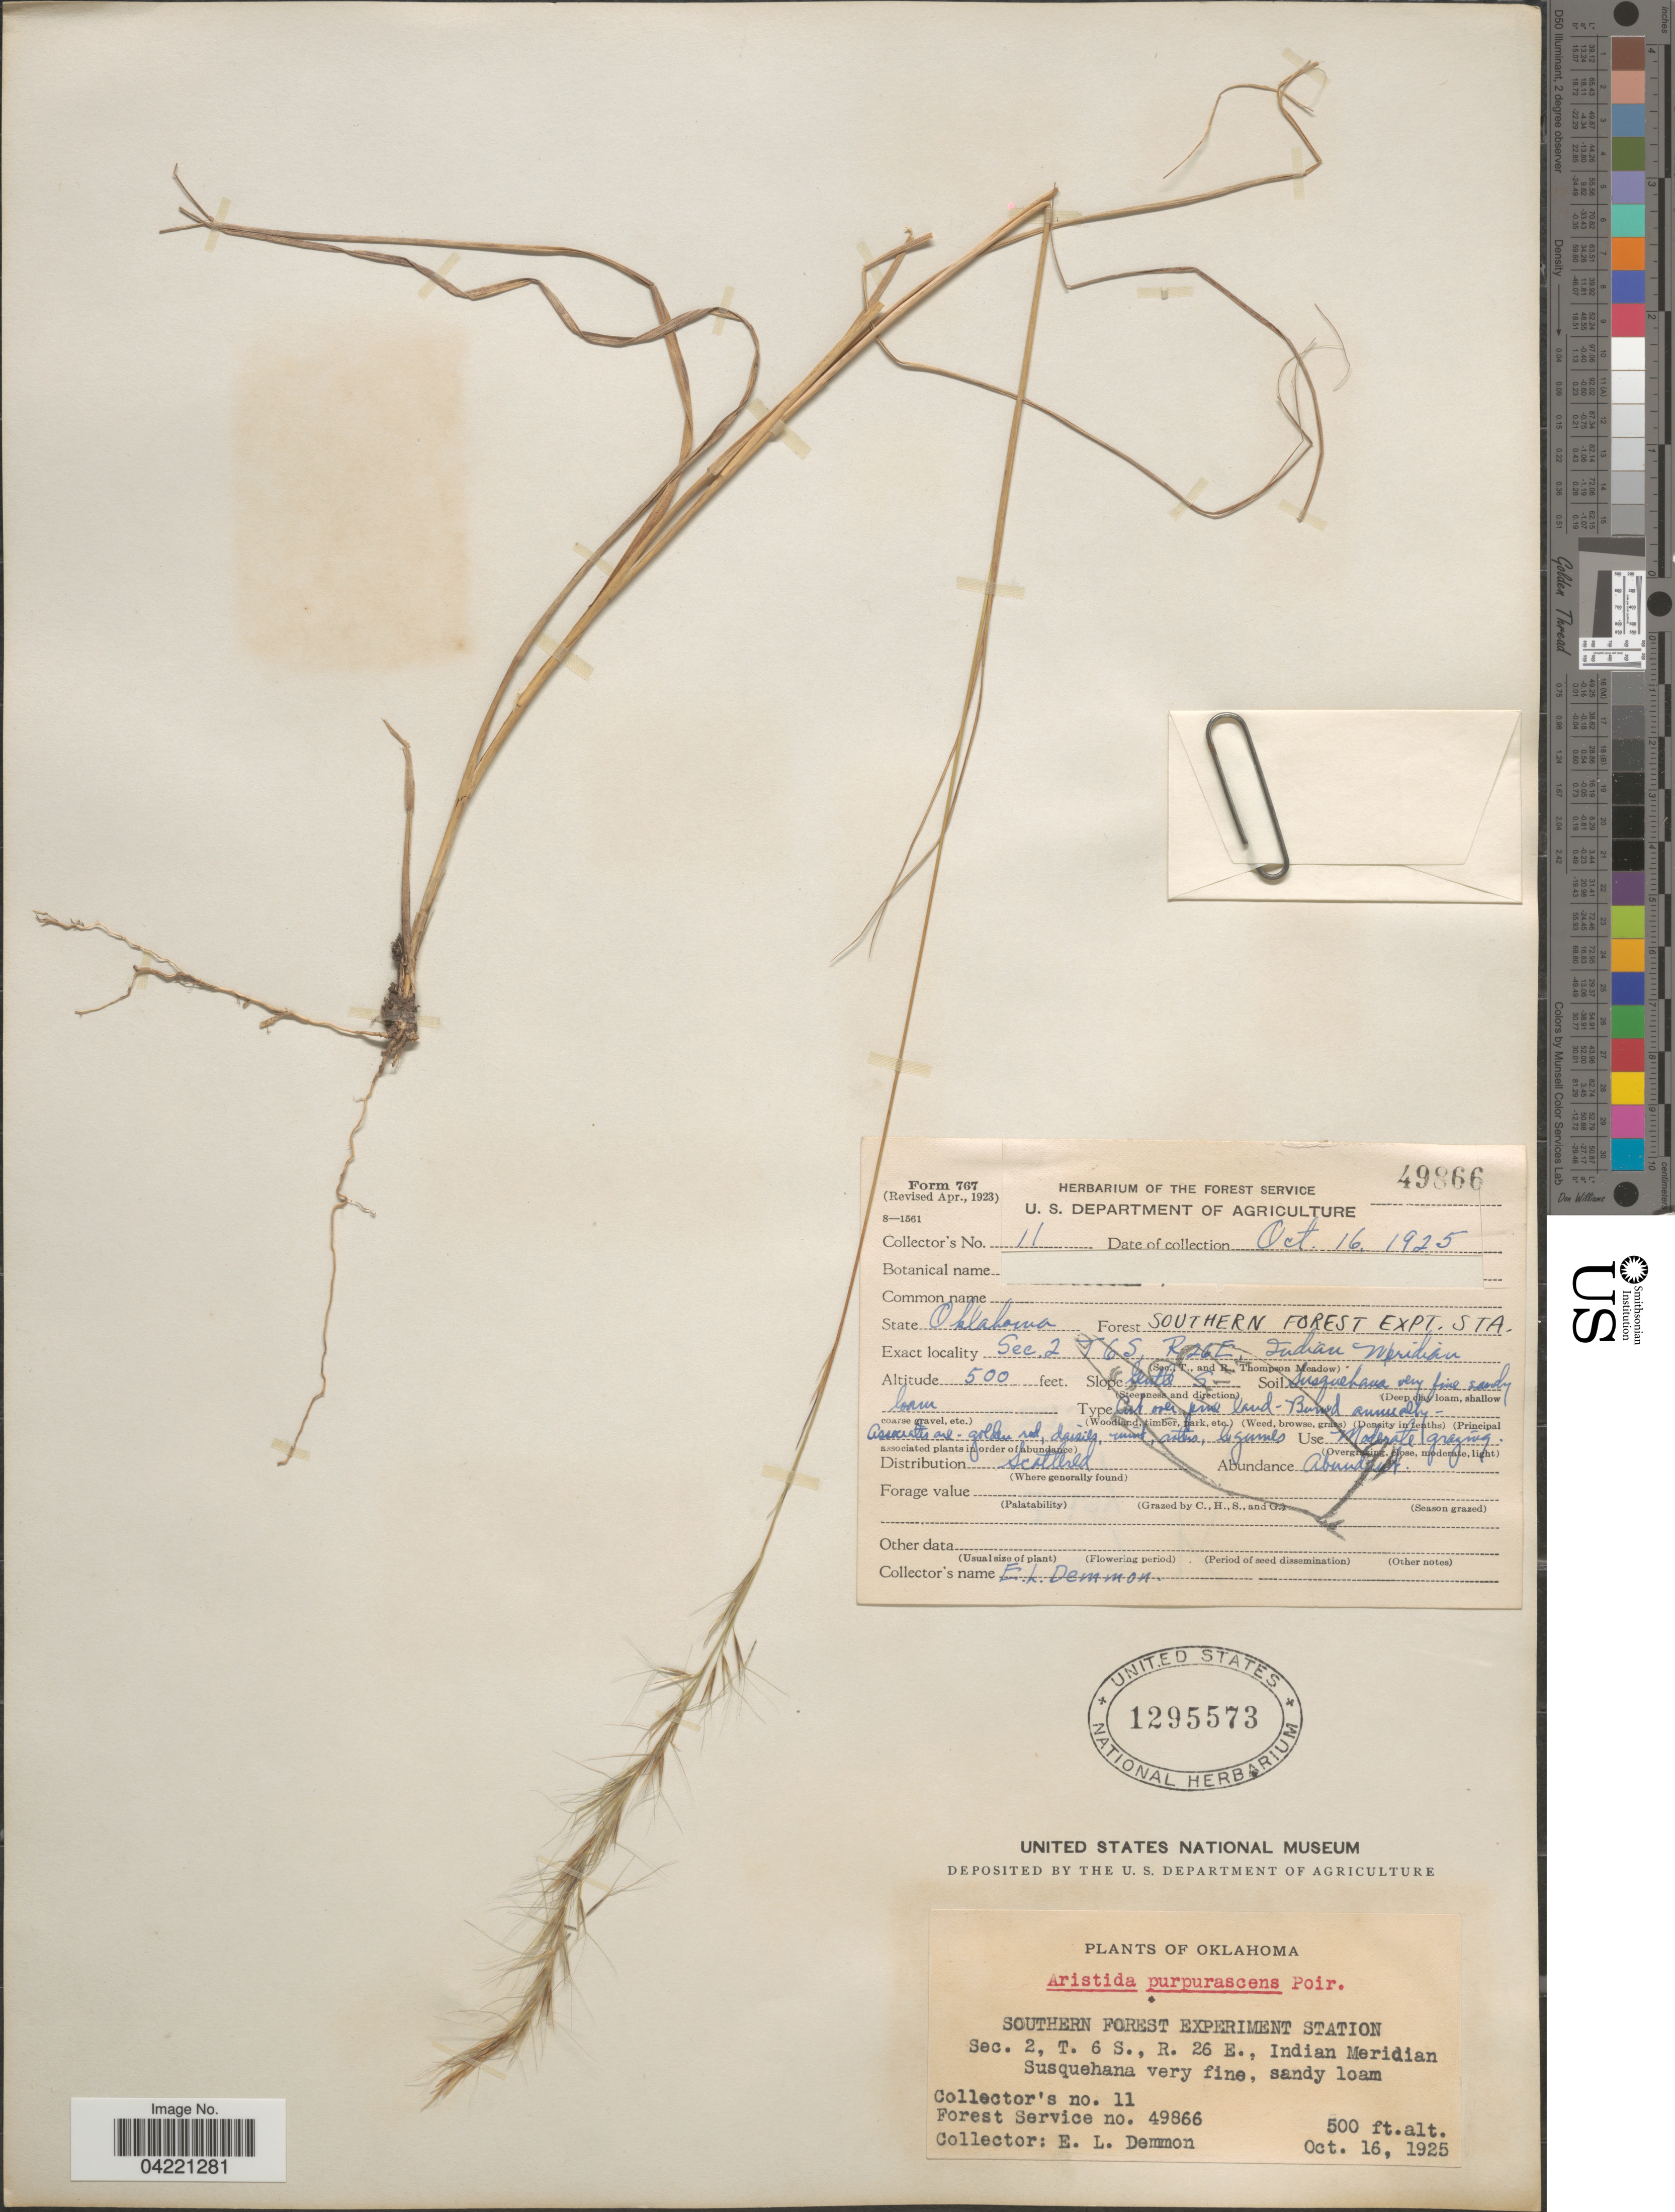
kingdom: Plantae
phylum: Tracheophyta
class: Liliopsida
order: Poales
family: Poaceae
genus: Aristida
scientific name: Aristida purpurascens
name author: Poir.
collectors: E. Demmon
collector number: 11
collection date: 1925-10-16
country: United States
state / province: Oklahoma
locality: Southern Forest Experiment Station. Dec. 2, T.6S., R.26E., Indian Meridian Susquehana very fine, sandy loam.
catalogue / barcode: US 1295573